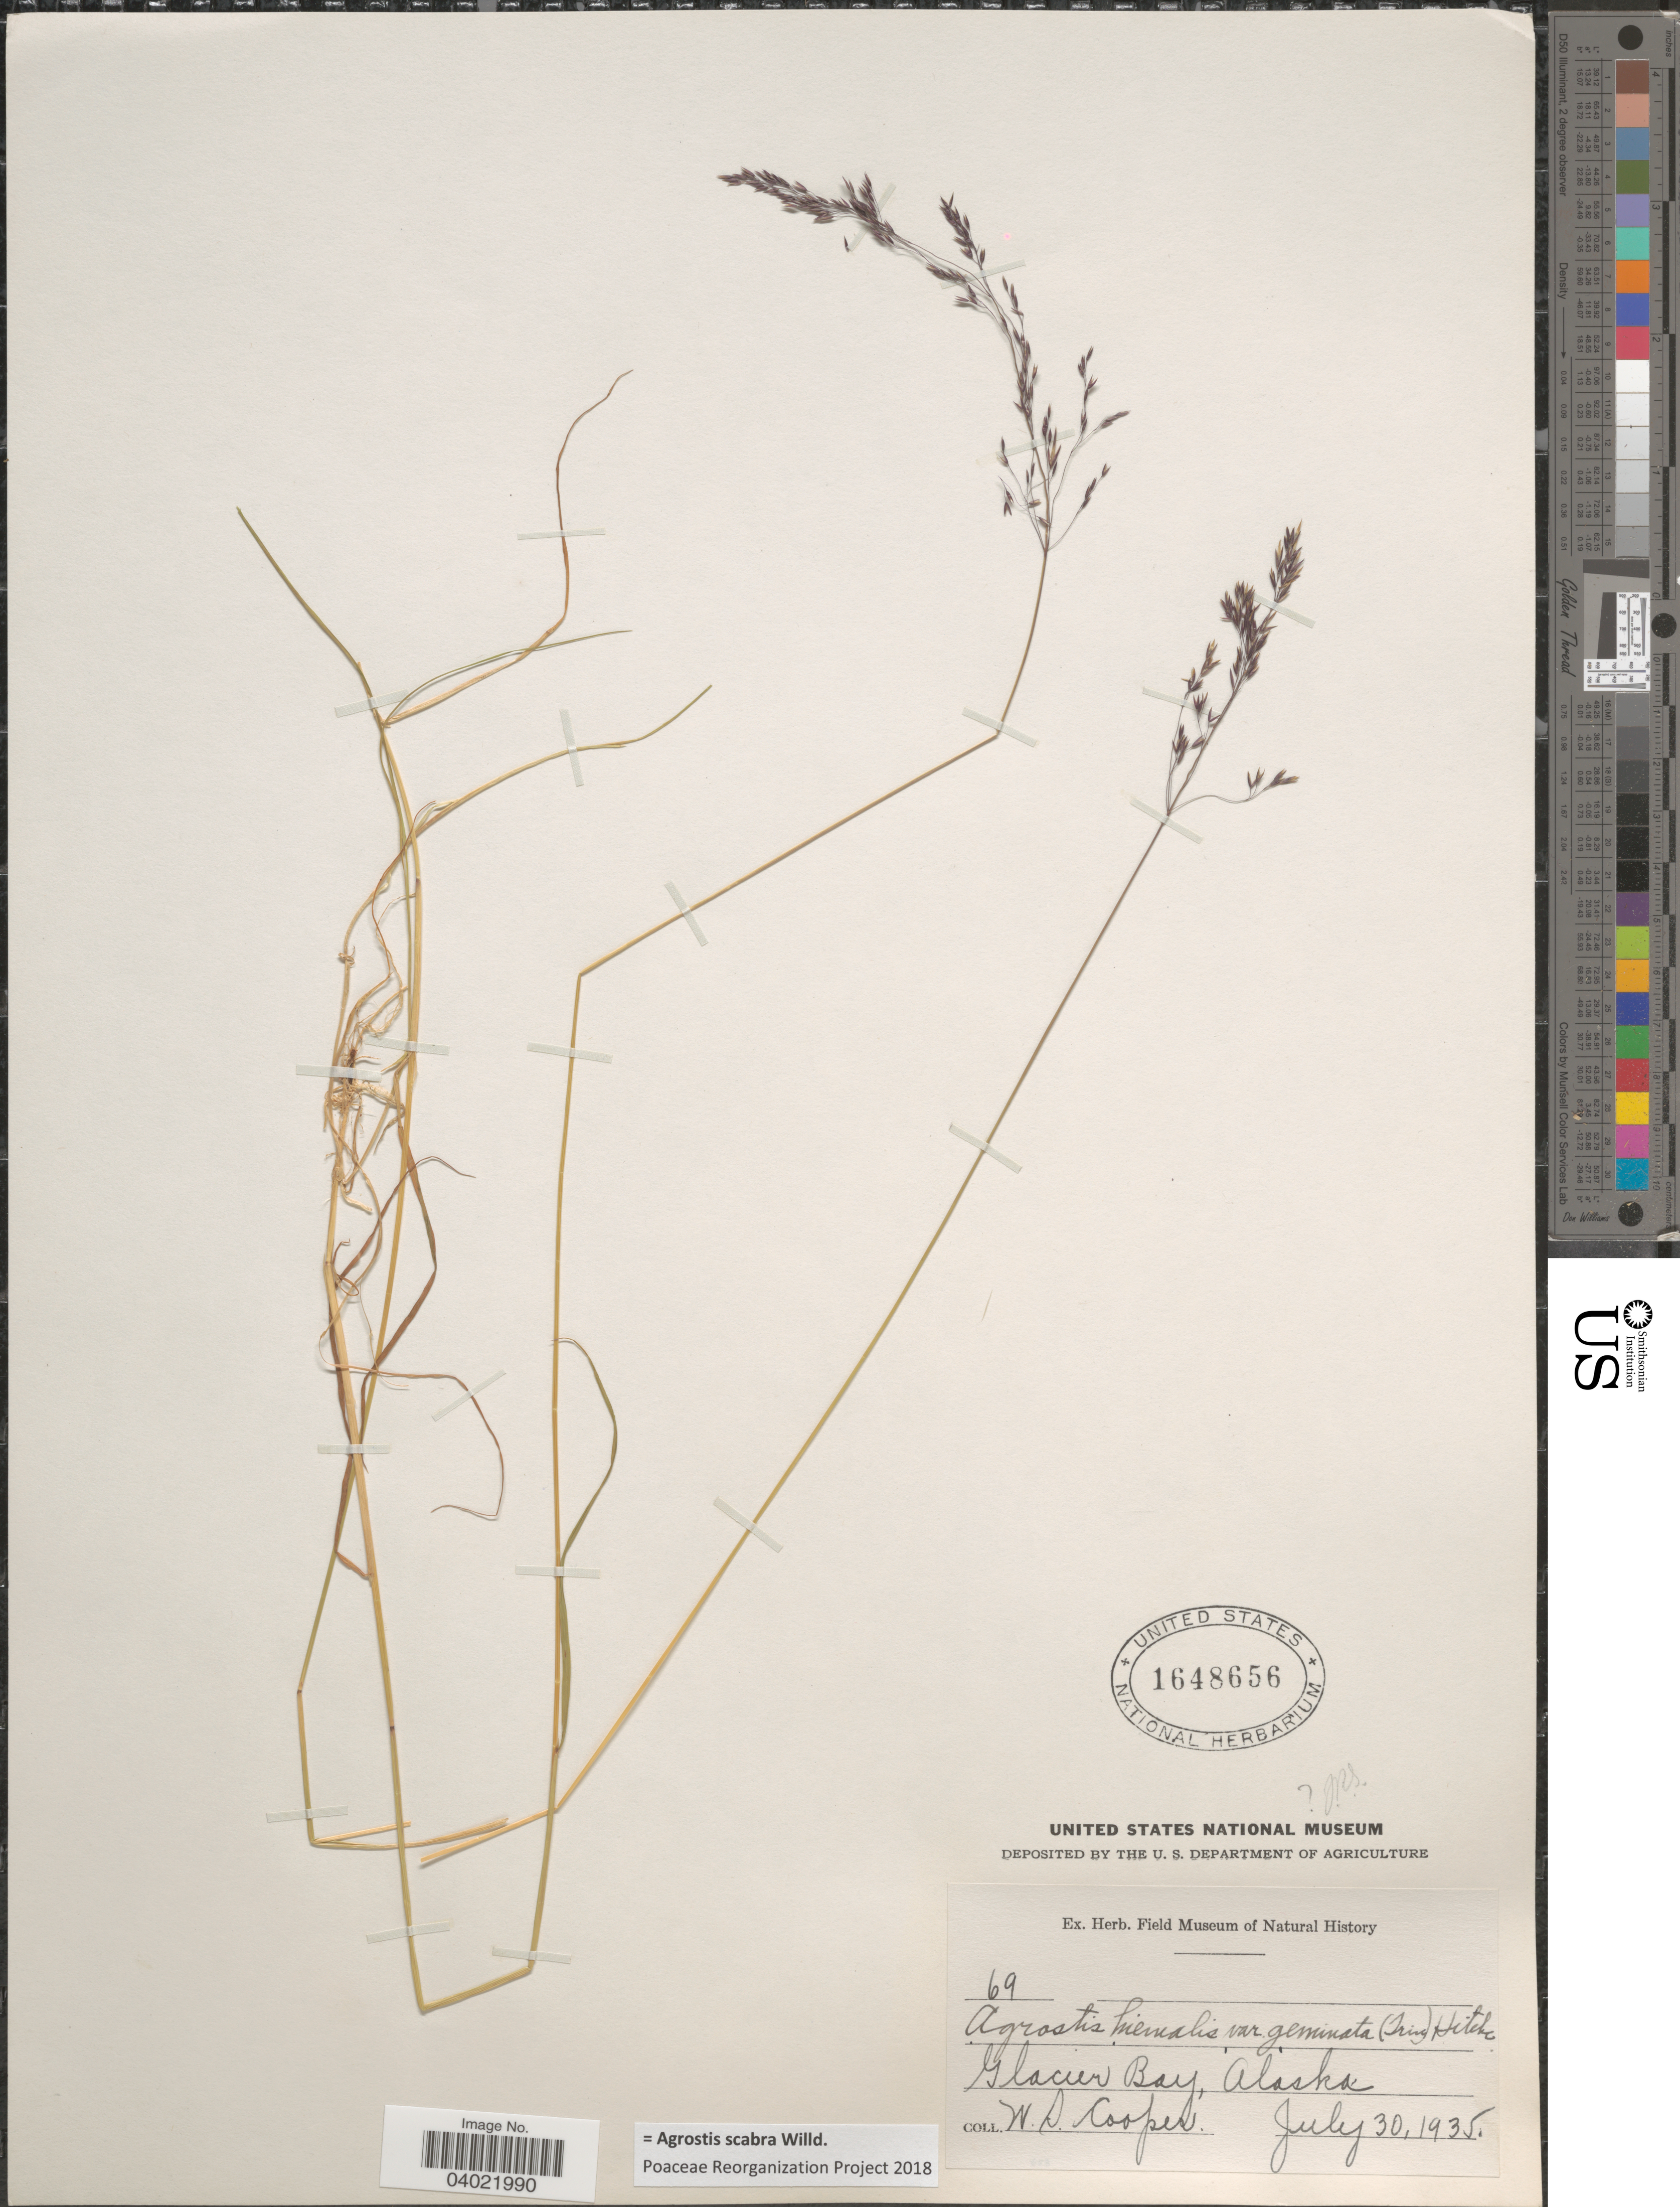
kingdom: Plantae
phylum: Tracheophyta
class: Liliopsida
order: Poales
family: Poaceae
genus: Agrostis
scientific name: Agrostis scabra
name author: Willd.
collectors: W. Cooper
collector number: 69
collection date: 1935-07-30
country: United States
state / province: Alaska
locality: Glacier Bay.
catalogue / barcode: US 1648656